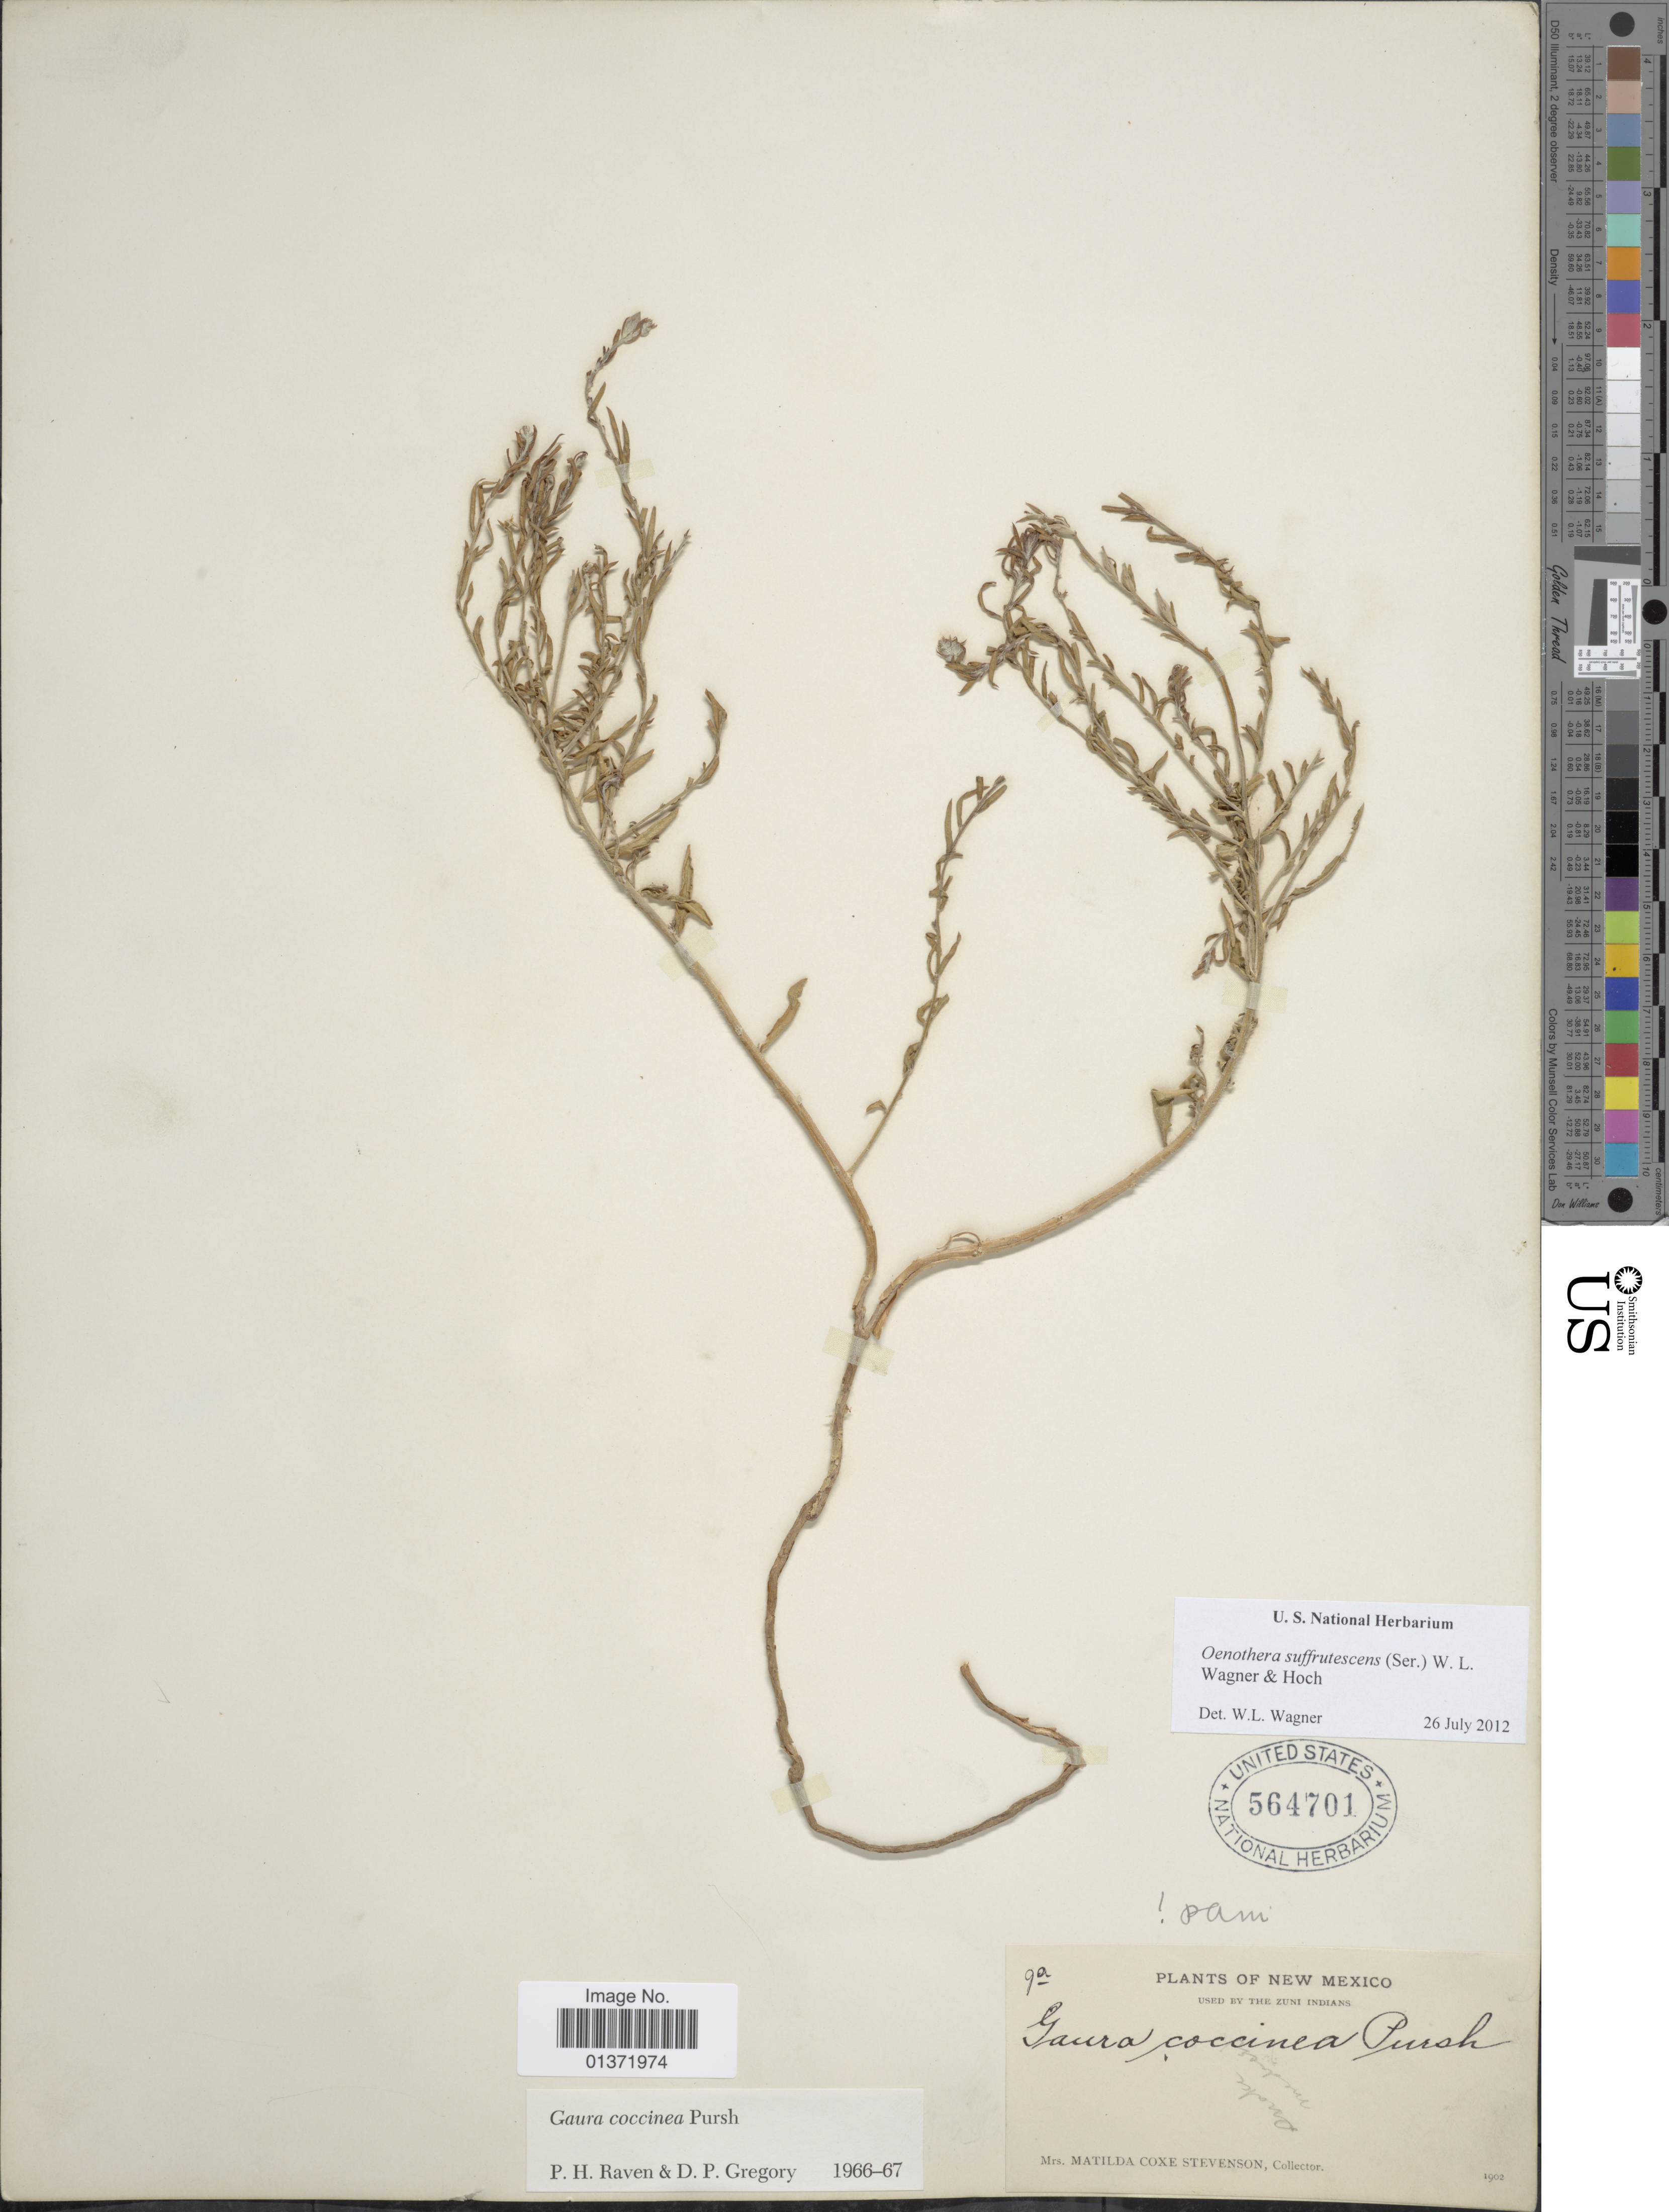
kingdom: Plantae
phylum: Tracheophyta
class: Magnoliopsida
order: Myrtales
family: Onagraceae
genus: Oenothera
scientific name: Oenothera suffrutescens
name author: (Ser.) W.L. Wagner & Hoch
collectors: M. Stevenson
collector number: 9a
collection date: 1902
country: United States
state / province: New Mexico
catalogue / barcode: US 564701